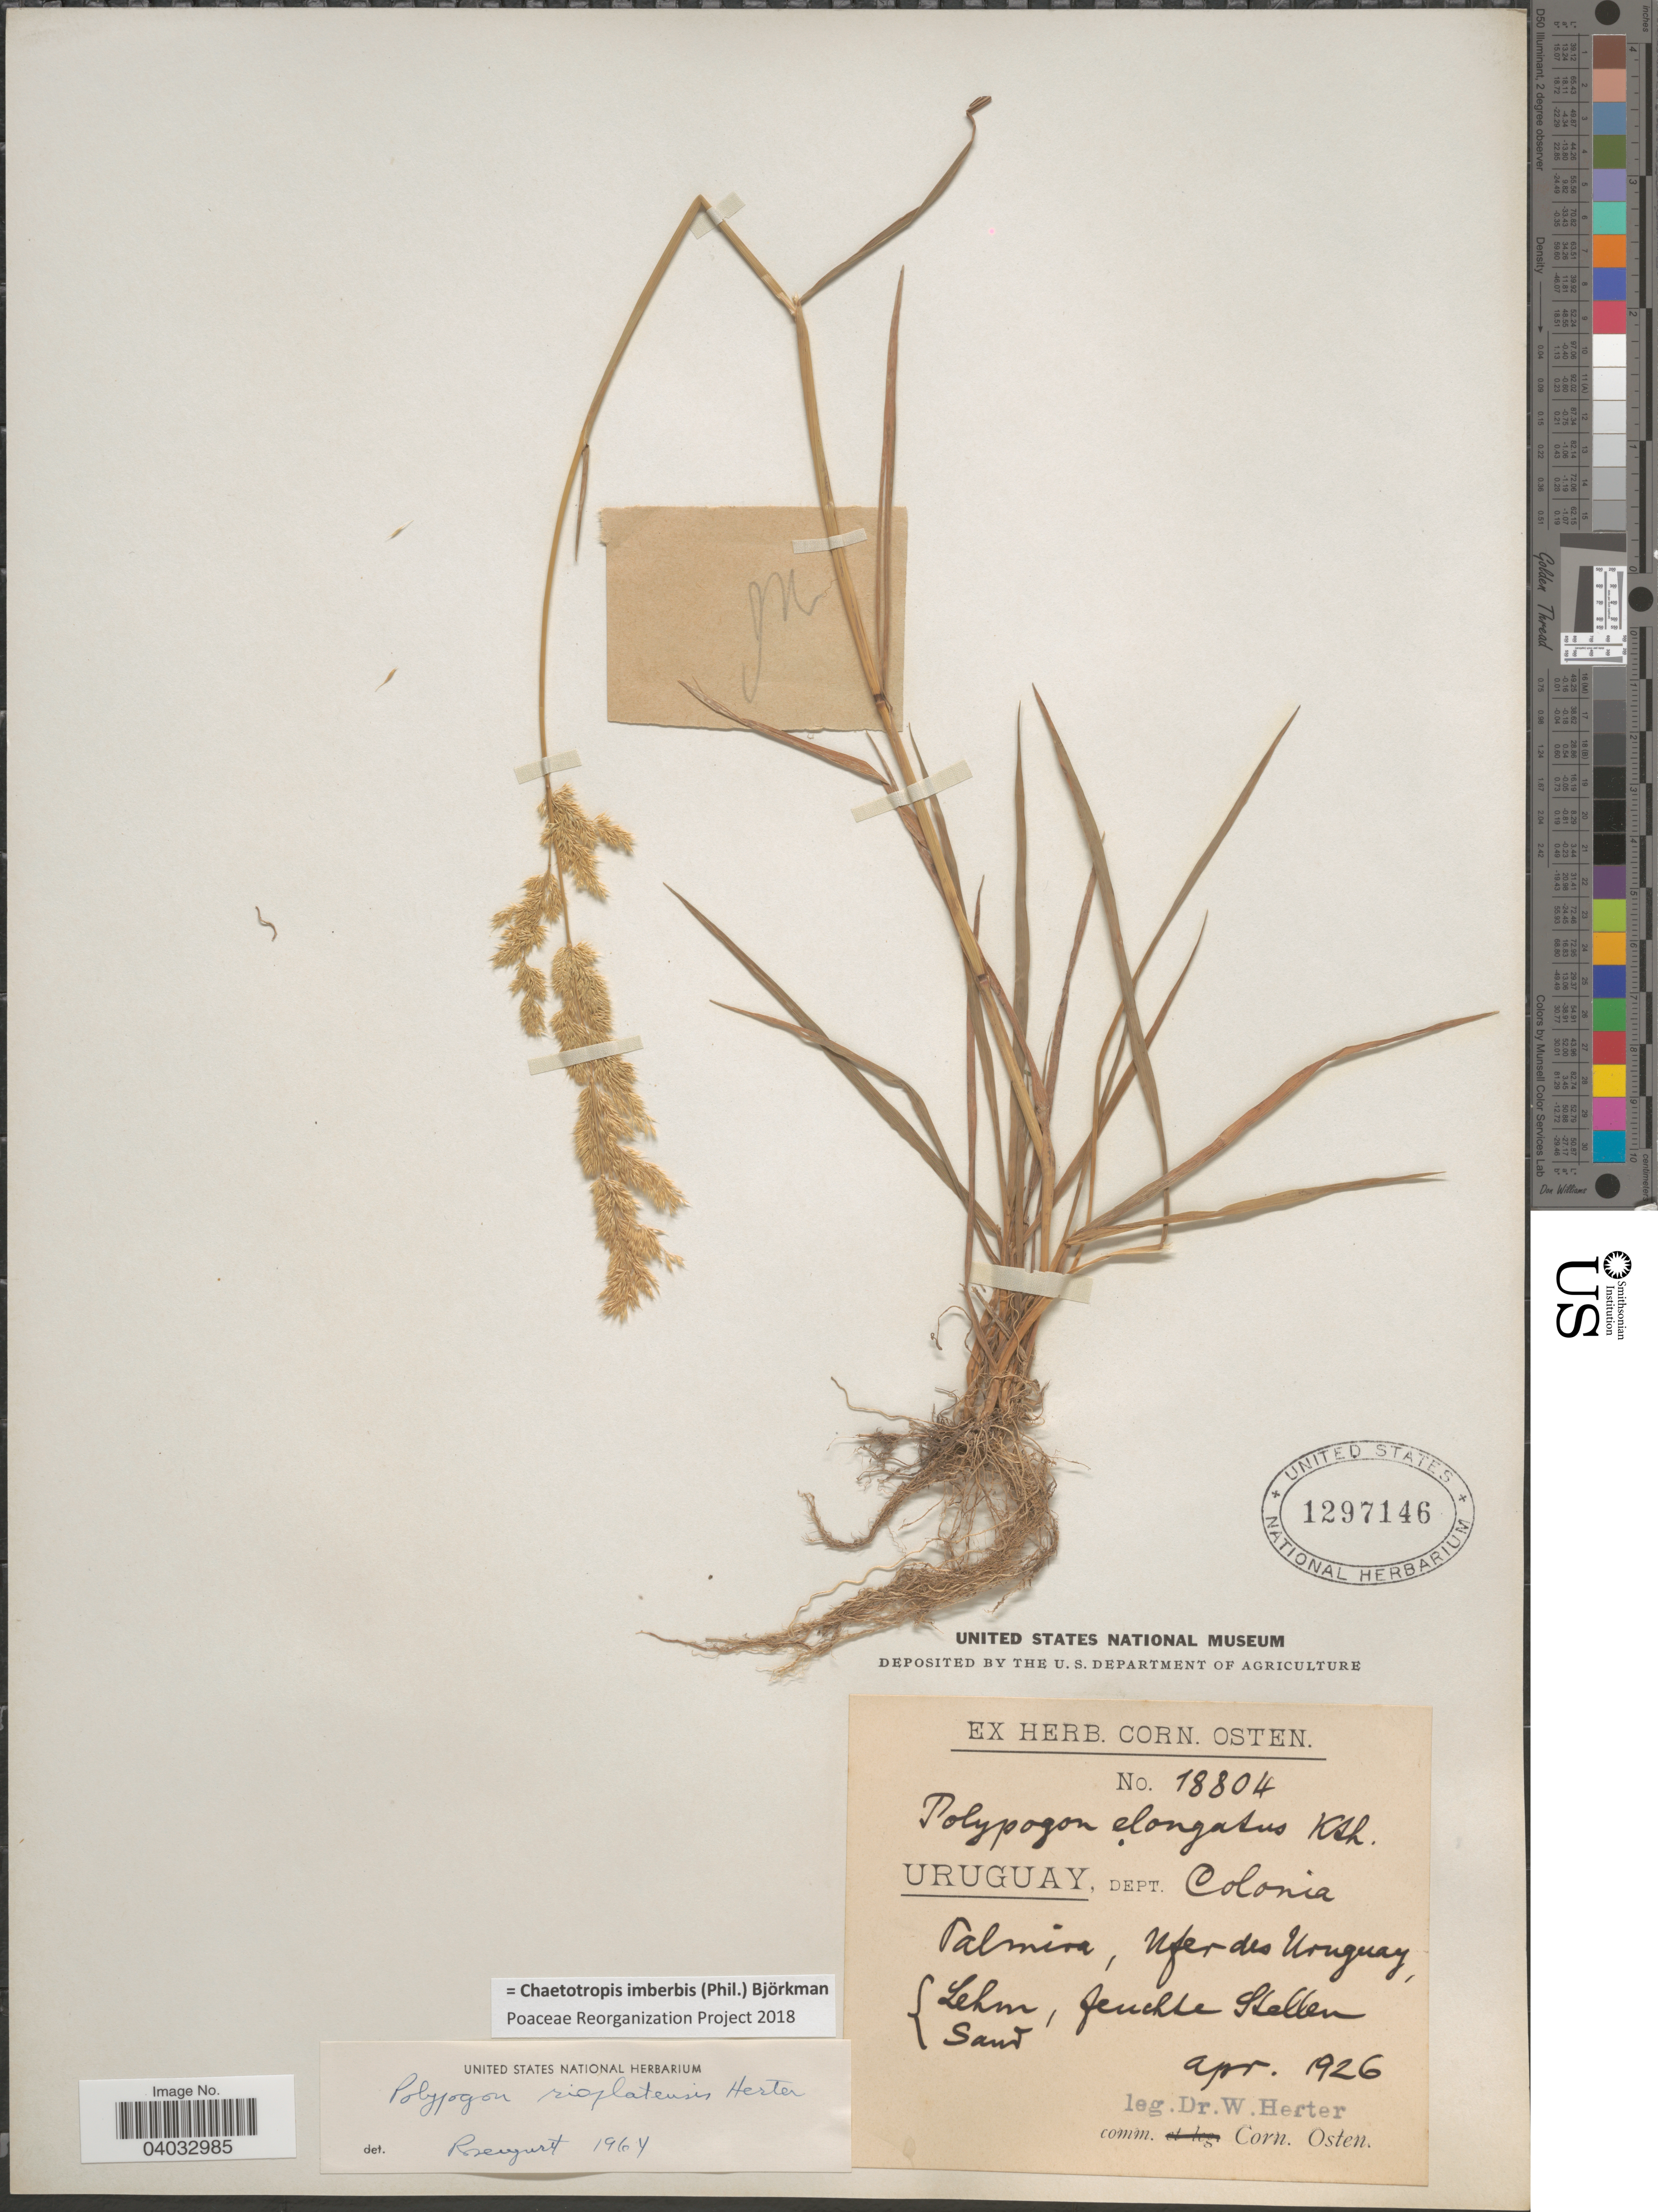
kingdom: Plantae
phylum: Tracheophyta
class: Liliopsida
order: Poales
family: Poaceae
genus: Chaetotropis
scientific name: Chaetotropis imberbis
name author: (Phil.) Björkman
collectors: W. G. Herter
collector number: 18804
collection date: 1926-04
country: Uruguay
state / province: Colonia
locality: Dept. Colonia. Palmira, Ufer des Uruguay.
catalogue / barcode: US 1297146